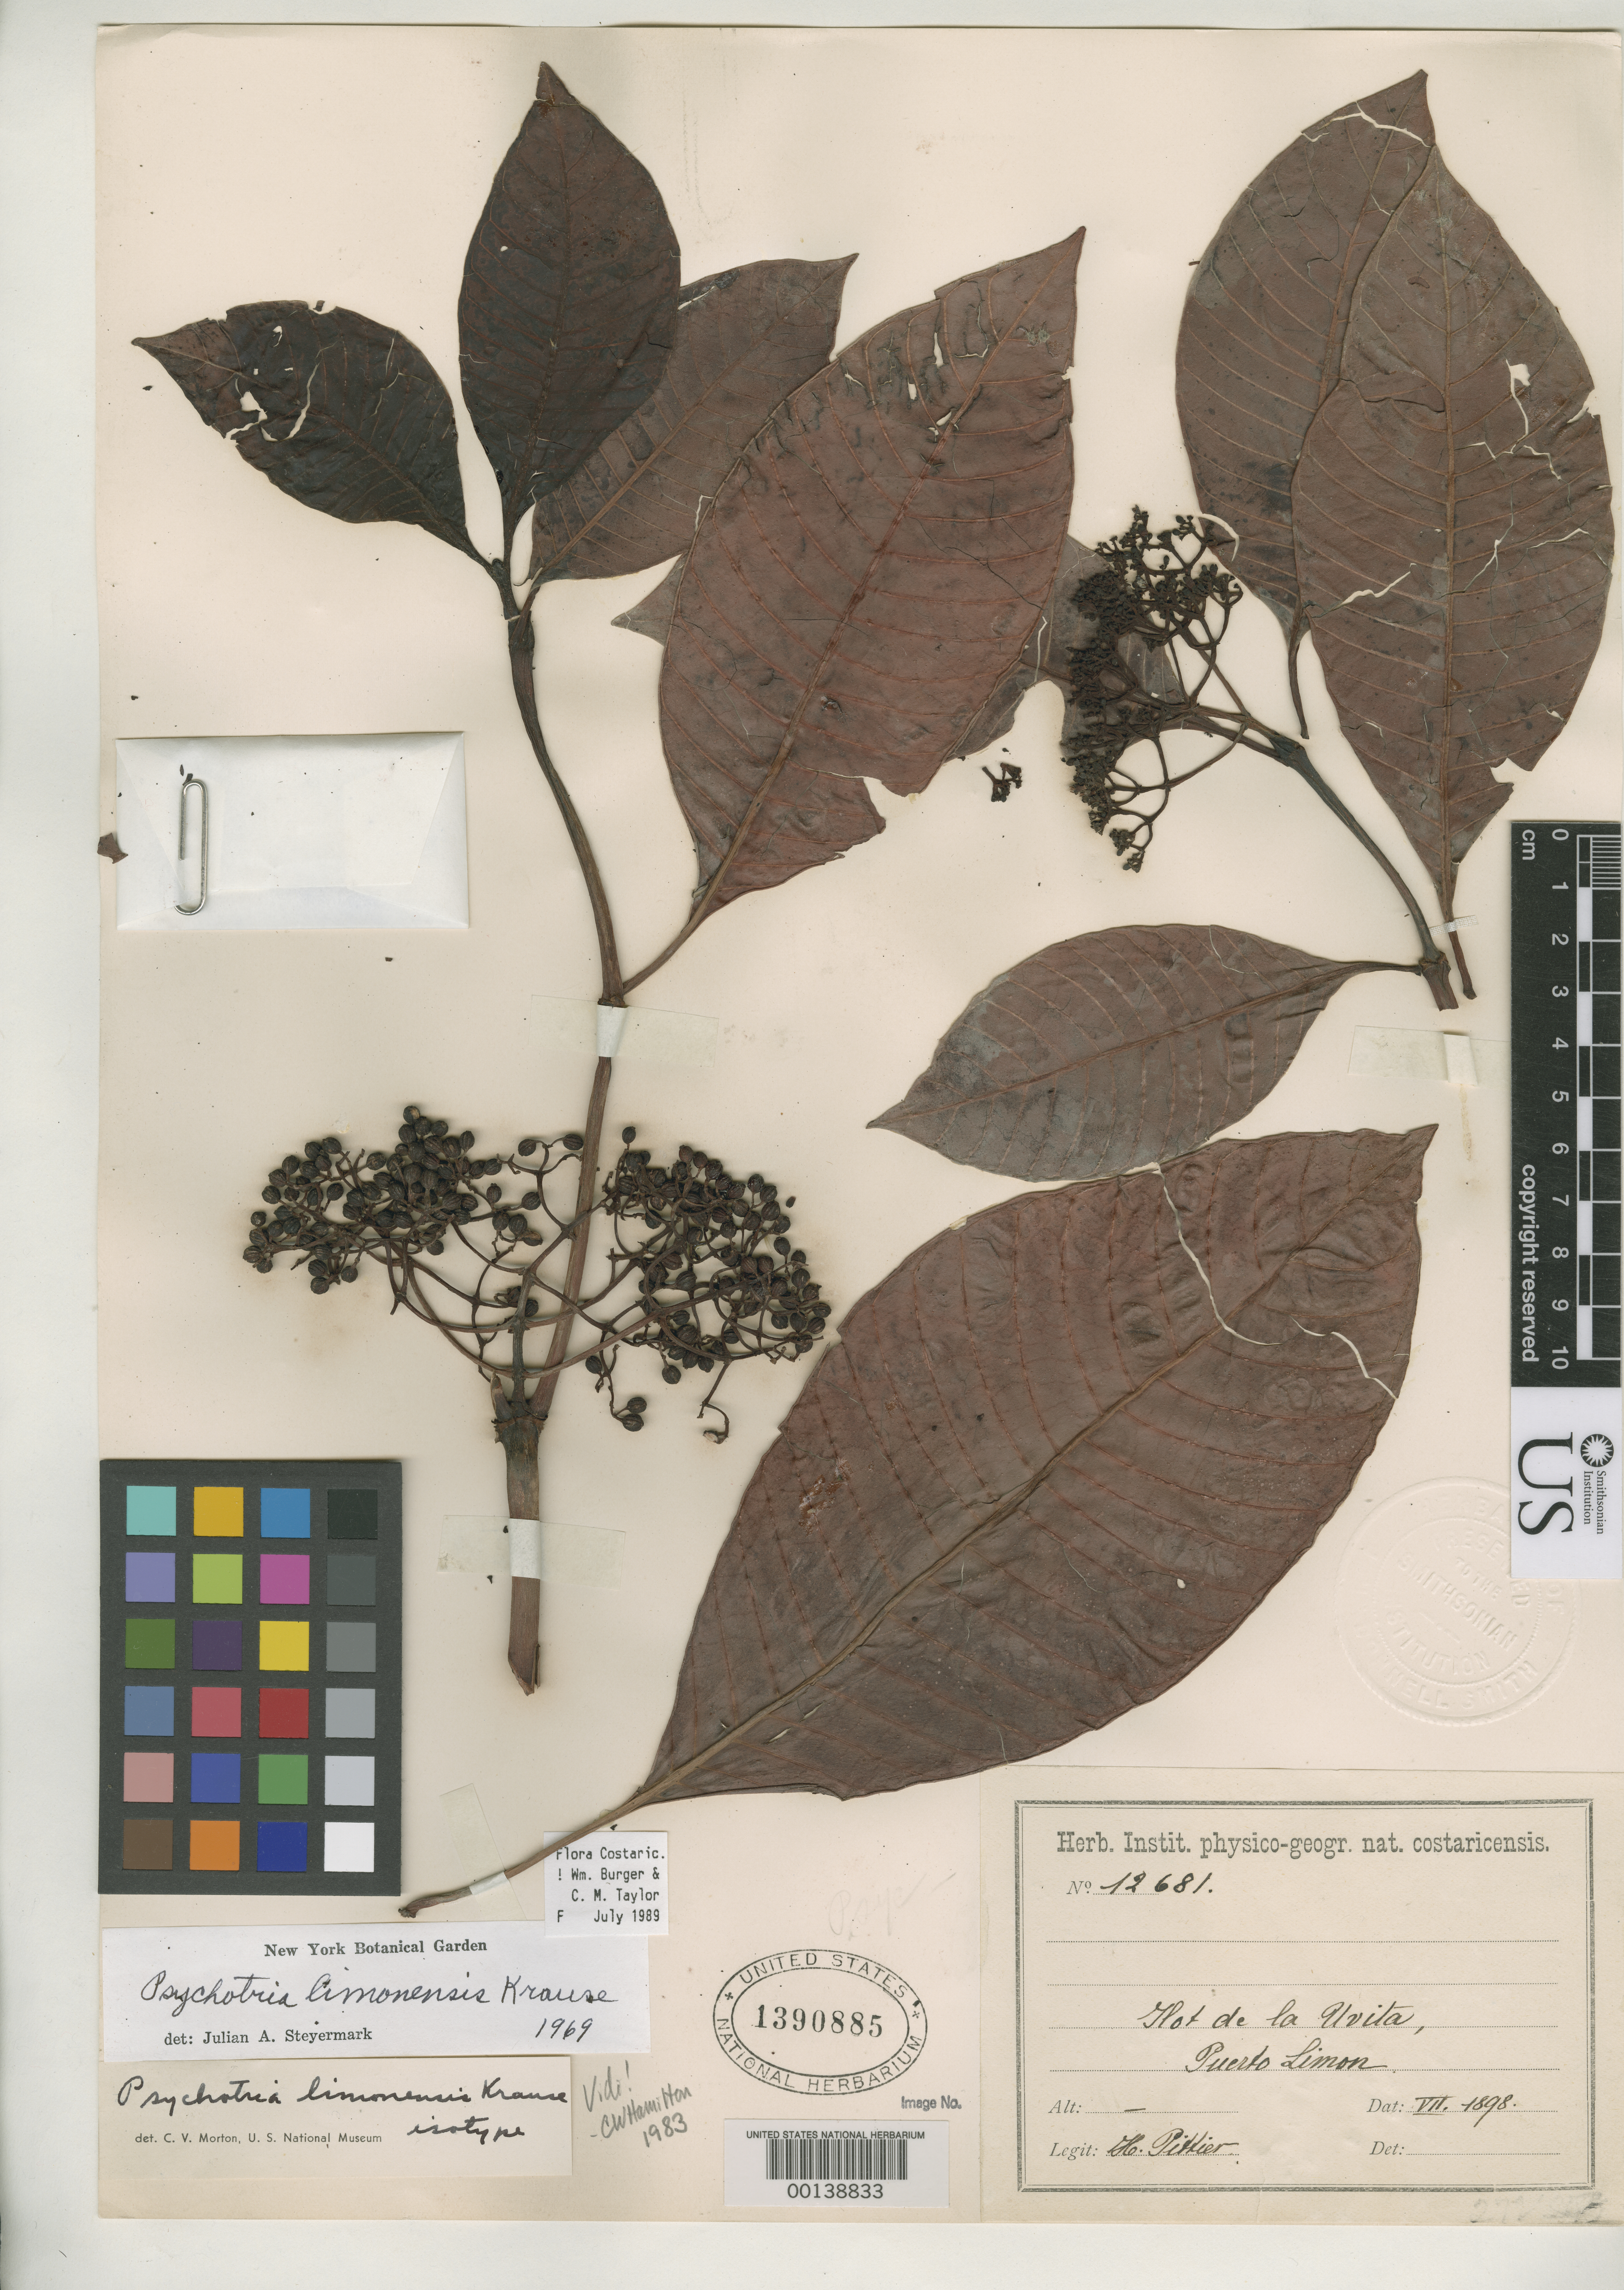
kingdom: Plantae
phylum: Tracheophyta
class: Magnoliopsida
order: Gentianales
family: Rubiaceae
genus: Psychotria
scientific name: Psychotria limonensis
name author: K. Krause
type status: Isotype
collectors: H. F. Pittier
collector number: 12681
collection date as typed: Jul 1898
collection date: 1898-07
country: Costa Rica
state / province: Limón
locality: Near Puerto Limon.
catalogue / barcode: US 1390885